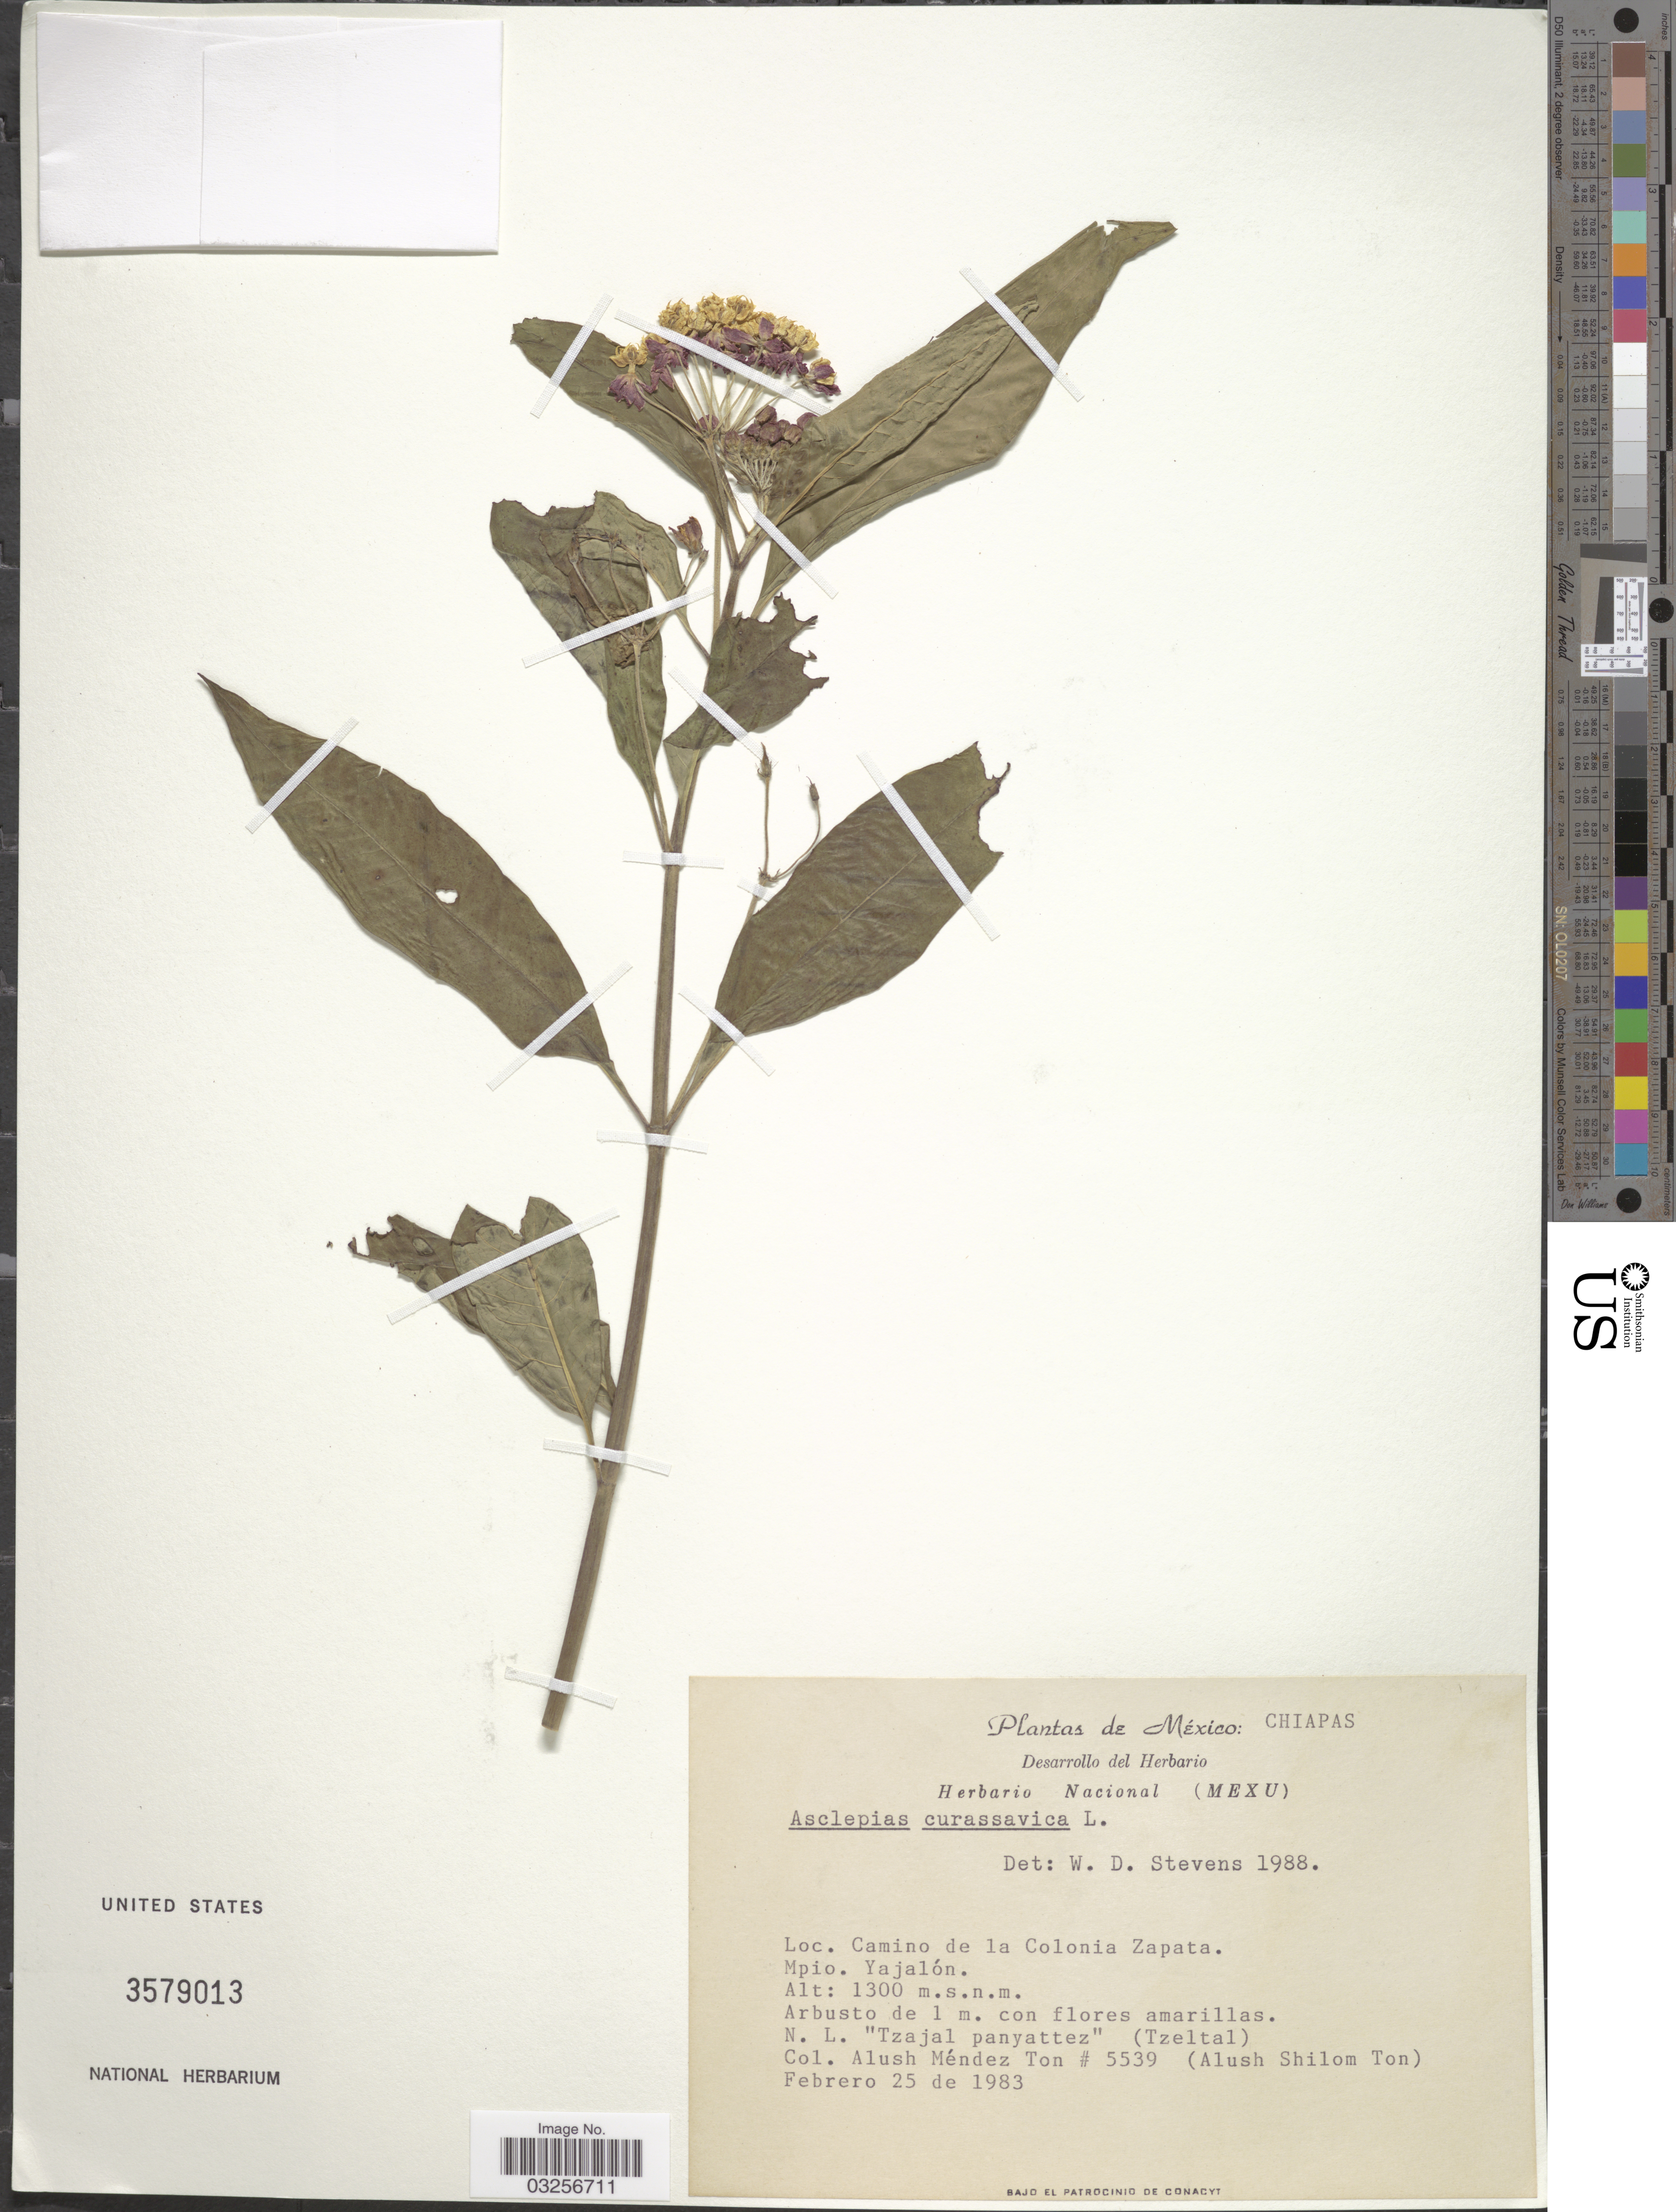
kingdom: Plantae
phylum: Tracheophyta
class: Magnoliopsida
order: Gentianales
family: Apocynaceae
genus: Asclepias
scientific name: Asclepias curassavica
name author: L.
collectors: A. M. Ton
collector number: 5539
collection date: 1983-02-25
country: Mexico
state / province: Chiapas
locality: Camino de la Colonia Zapata. Mpio. Yajalón.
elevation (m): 1300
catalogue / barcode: US 3579013